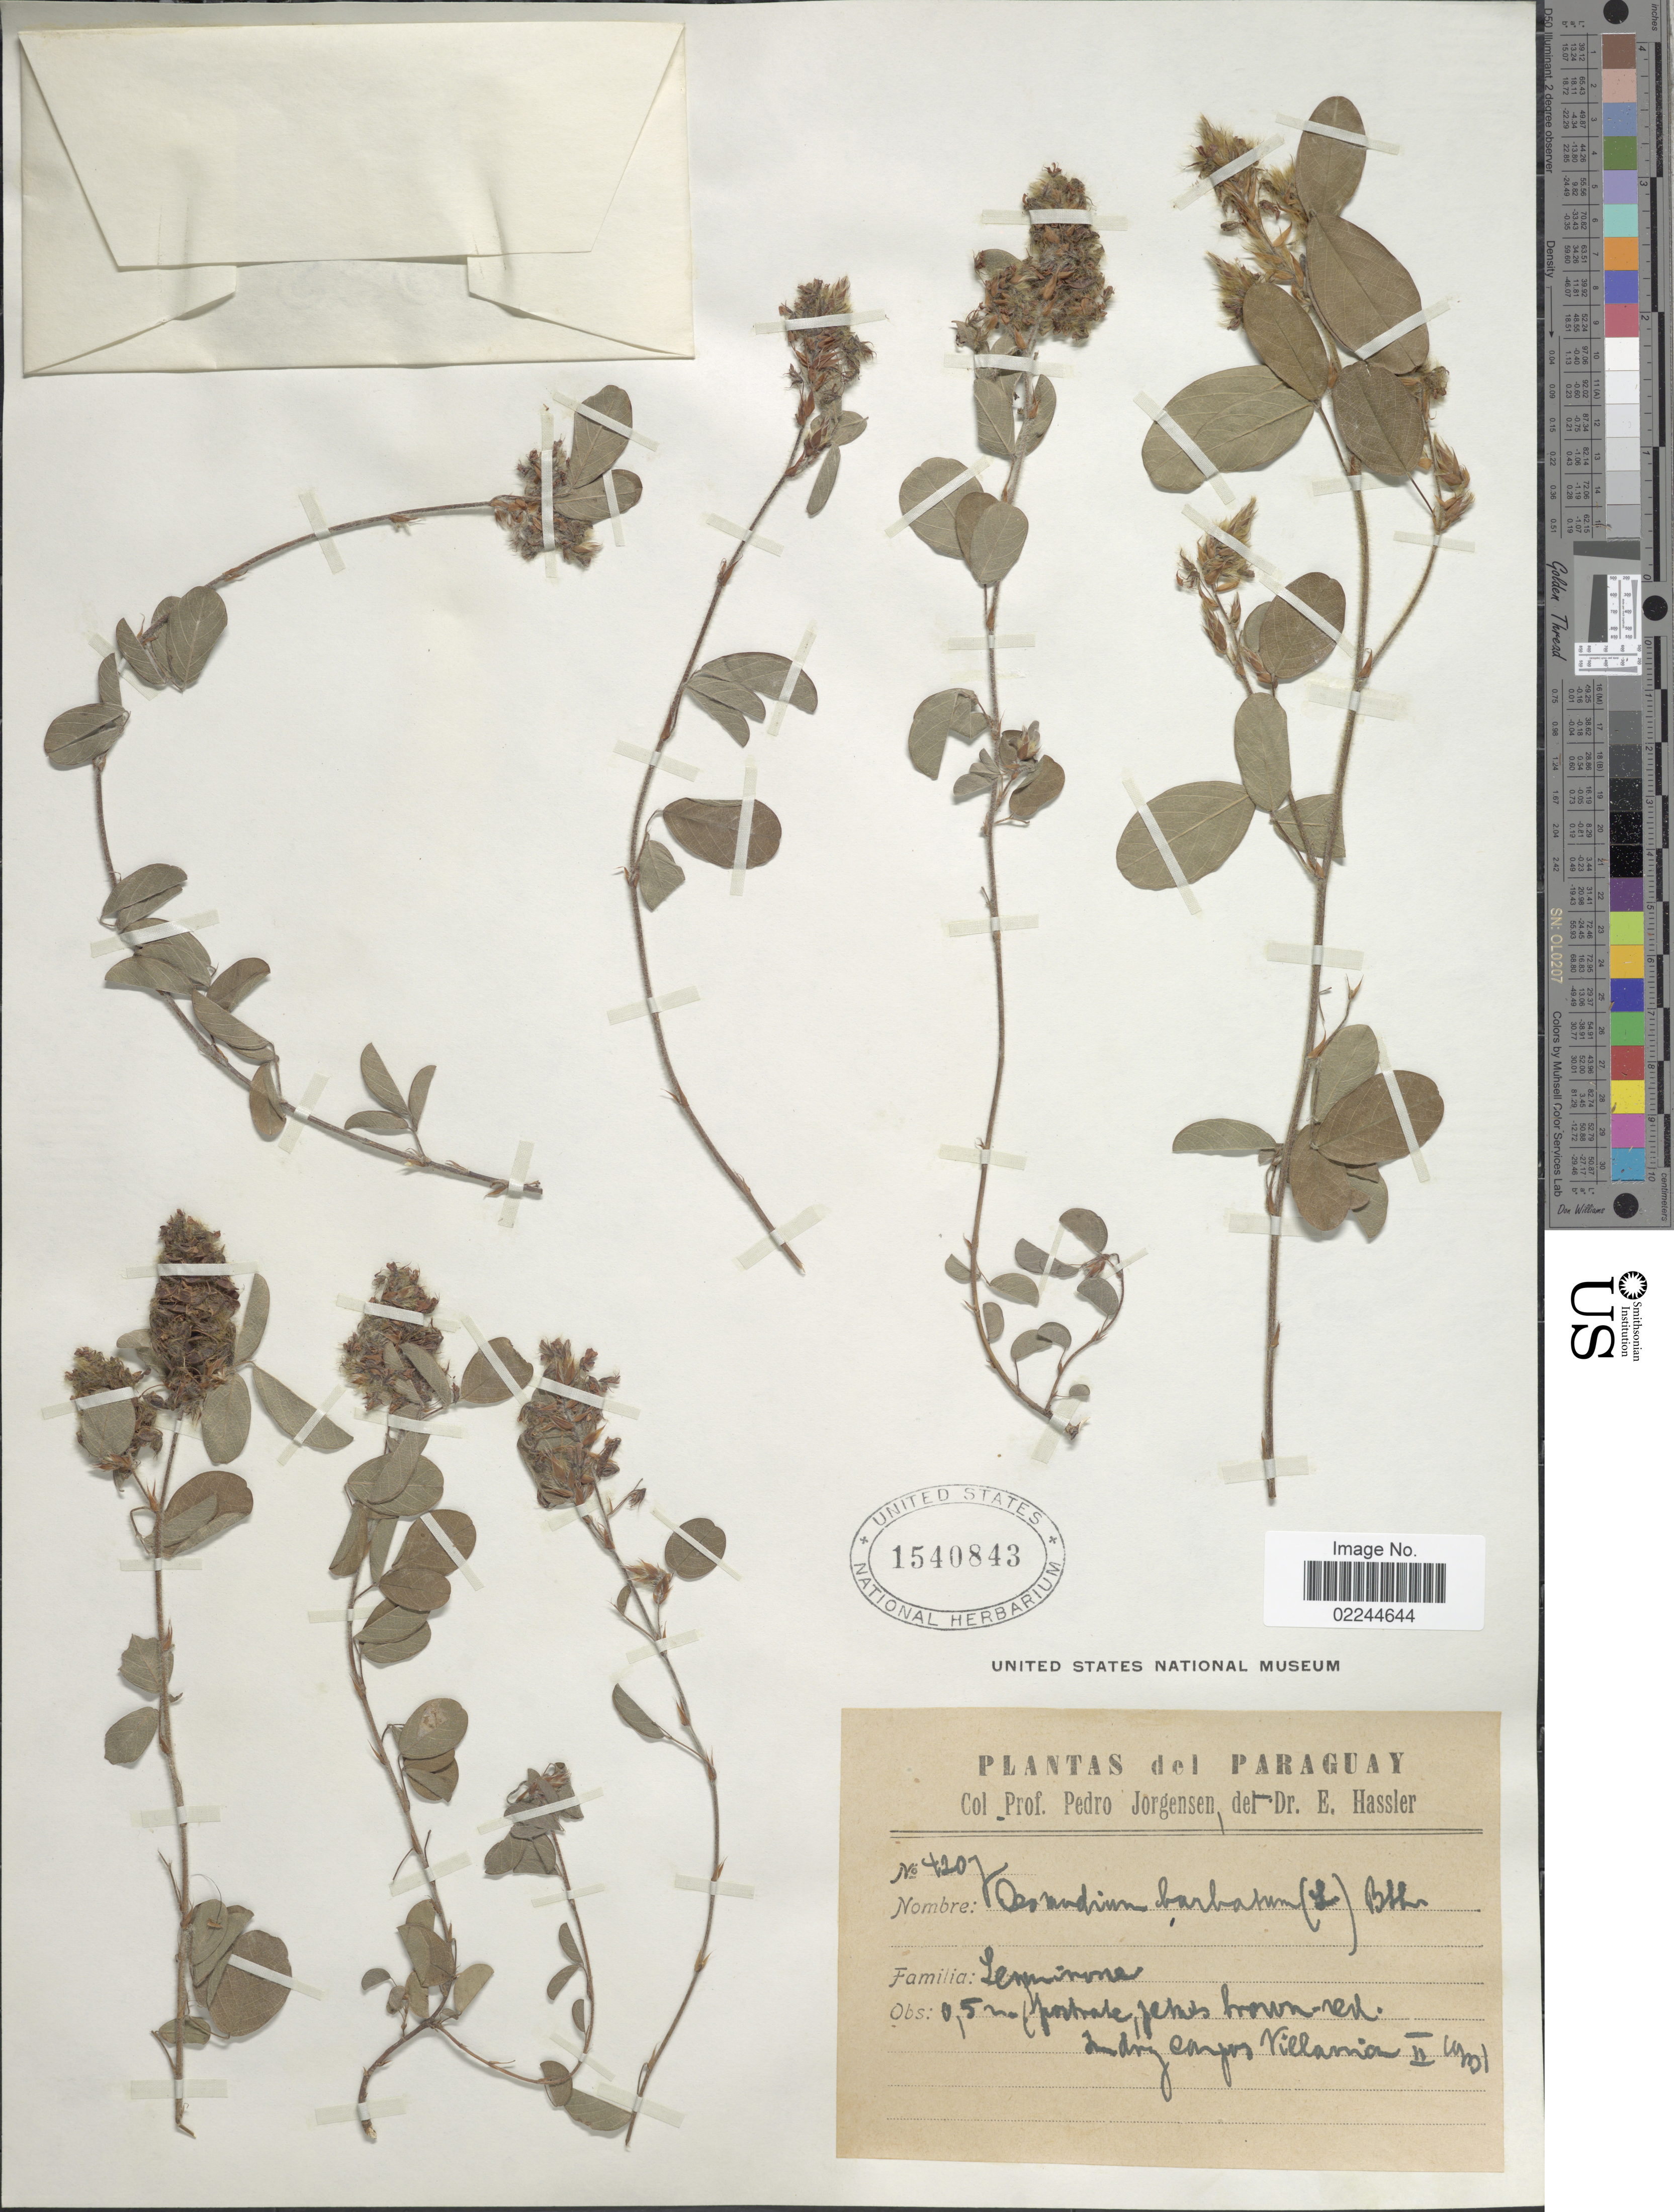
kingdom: Plantae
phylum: Tracheophyta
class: Magnoliopsida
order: Fabales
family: Fabaceae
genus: Grona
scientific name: Grona barbata var. barbata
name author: (L.) H. Ohashi & K. Ohashi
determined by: Strong, Mark T., (BOT), Smithsonian Institution - National Museum of Natural History (UNITED STATES)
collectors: P. Jörgensen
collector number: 4207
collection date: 1901-02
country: Paraguay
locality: Villarrica.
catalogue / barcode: US 1540843